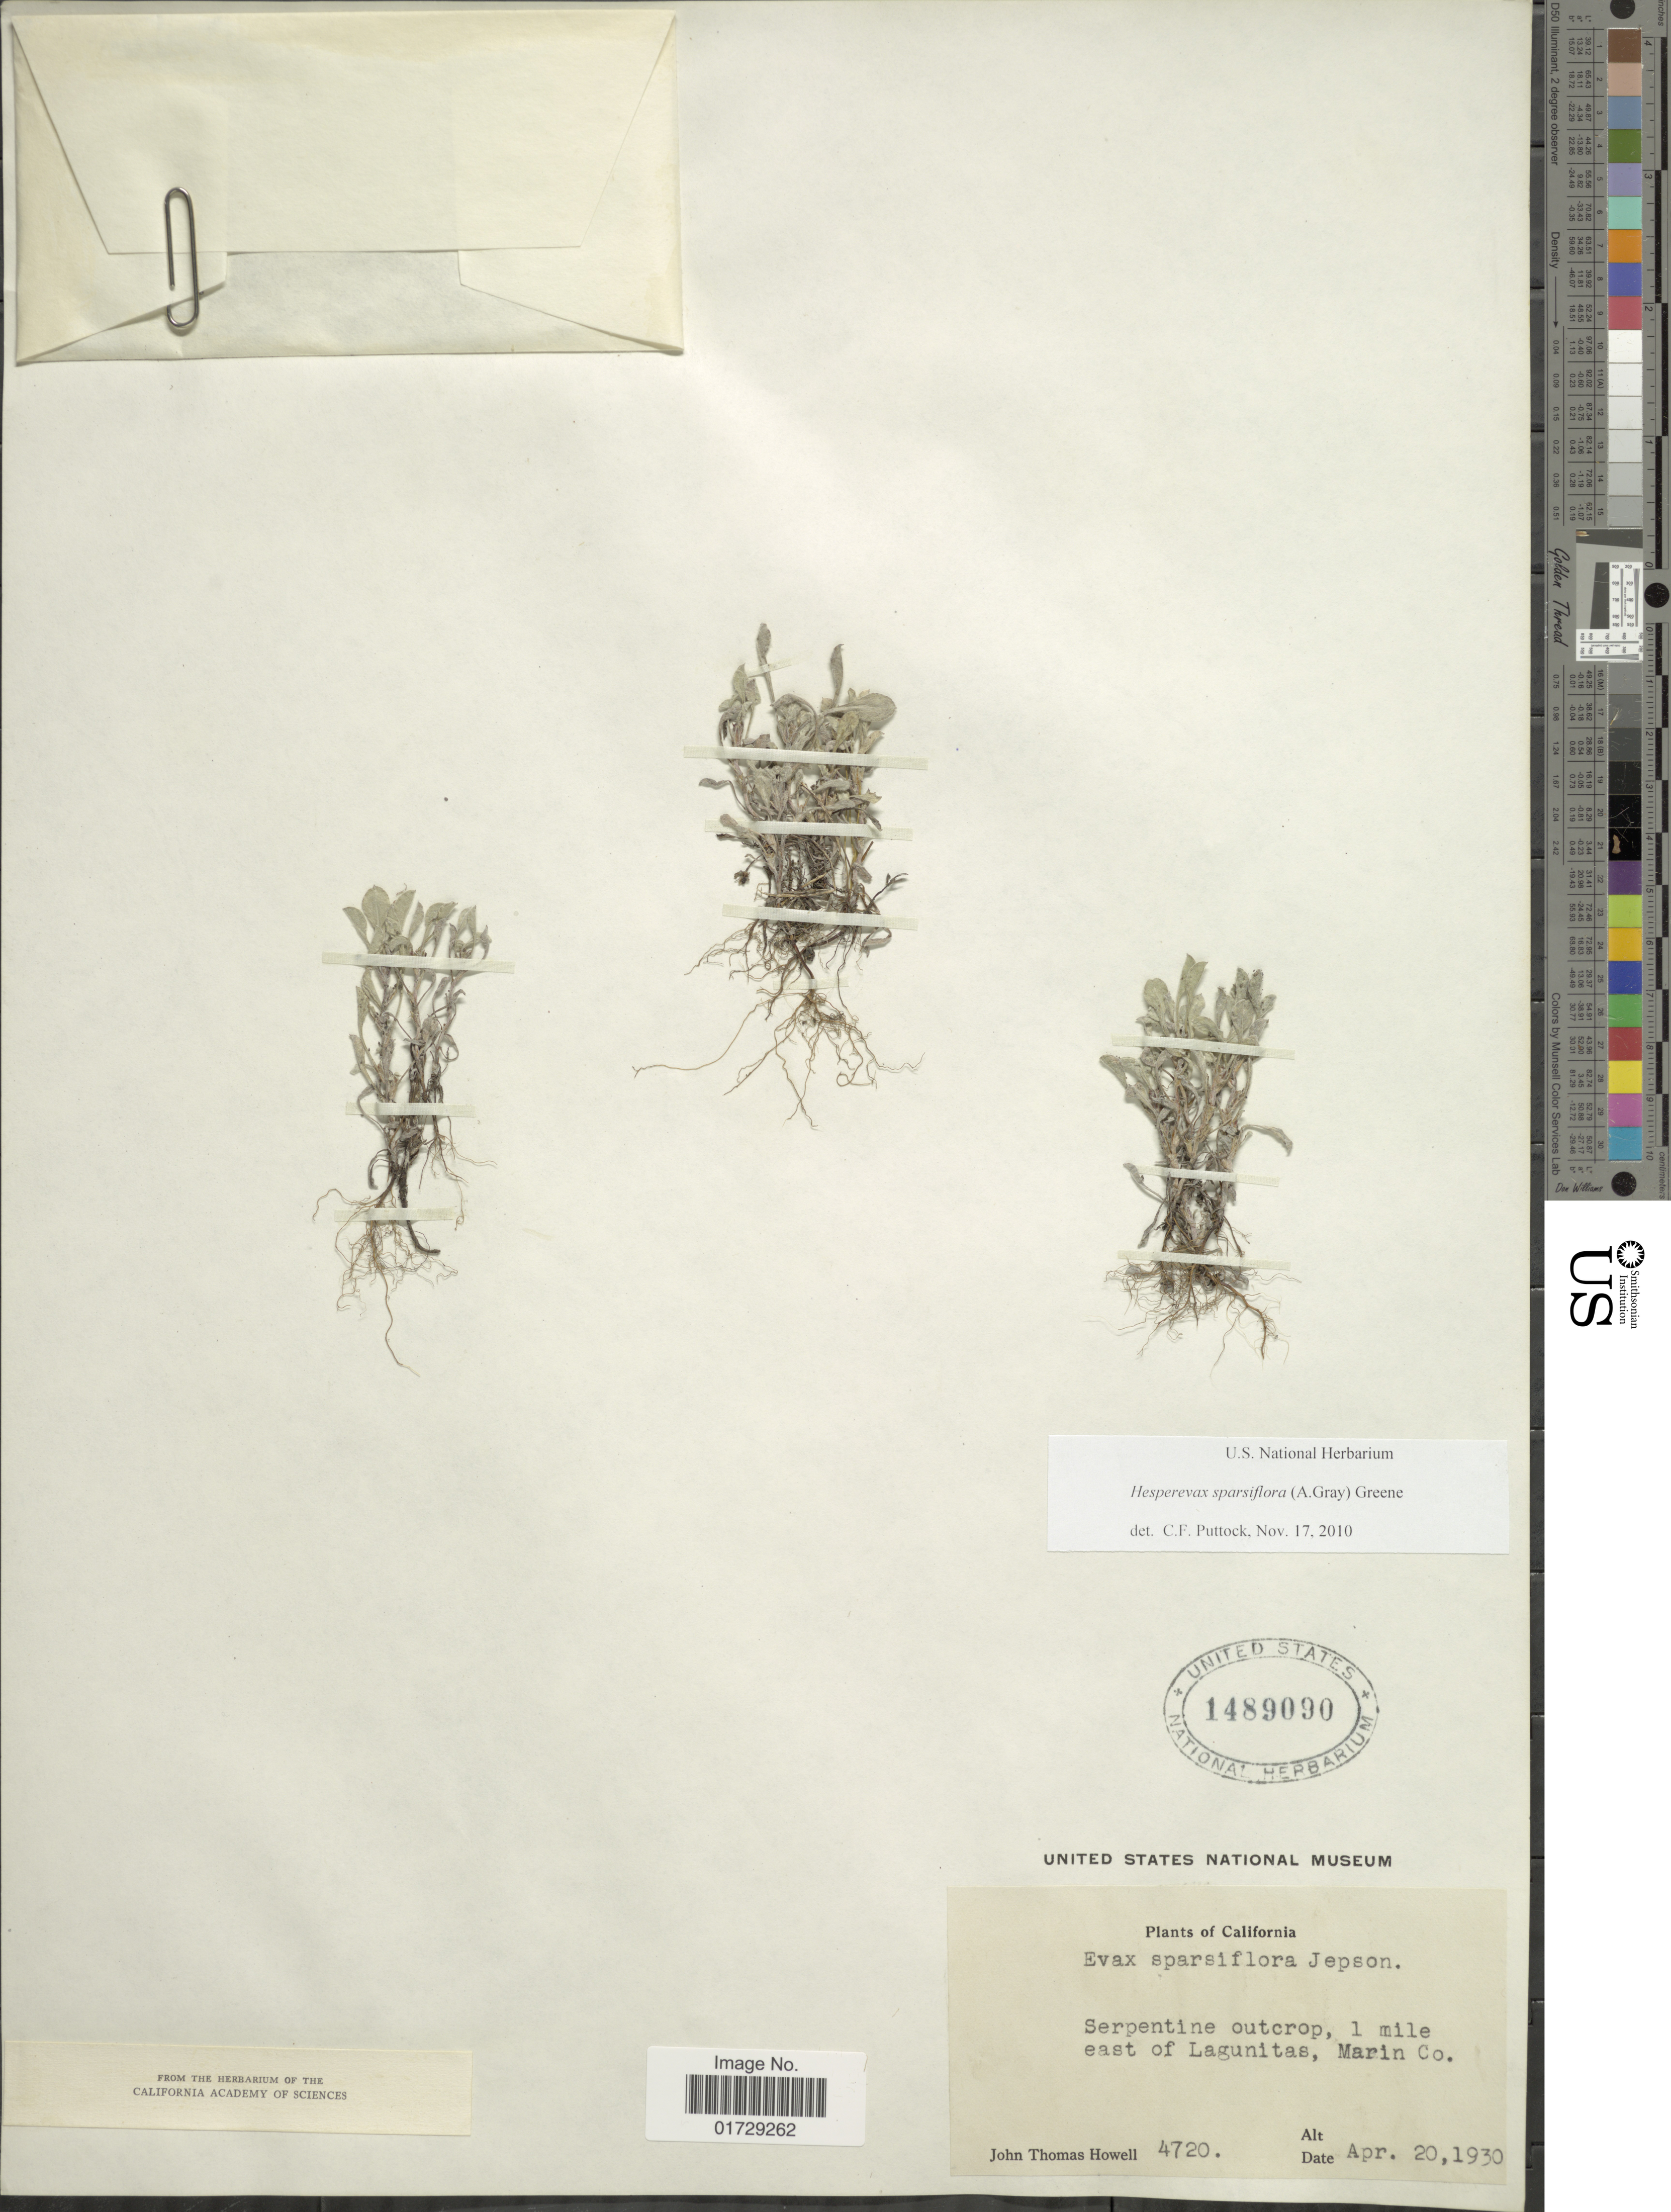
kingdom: Plantae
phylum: Tracheophyta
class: Magnoliopsida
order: Asterales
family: Asteraceae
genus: Hesperevax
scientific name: Hesperevax sparsiflora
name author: (A. Gray) Greene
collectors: J. T. Howell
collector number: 4720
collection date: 1930-04-20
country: United States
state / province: California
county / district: Marin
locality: Serpentine outcrop, 1 mile east of Lagunitas, Marin Co.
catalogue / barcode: US 1489090